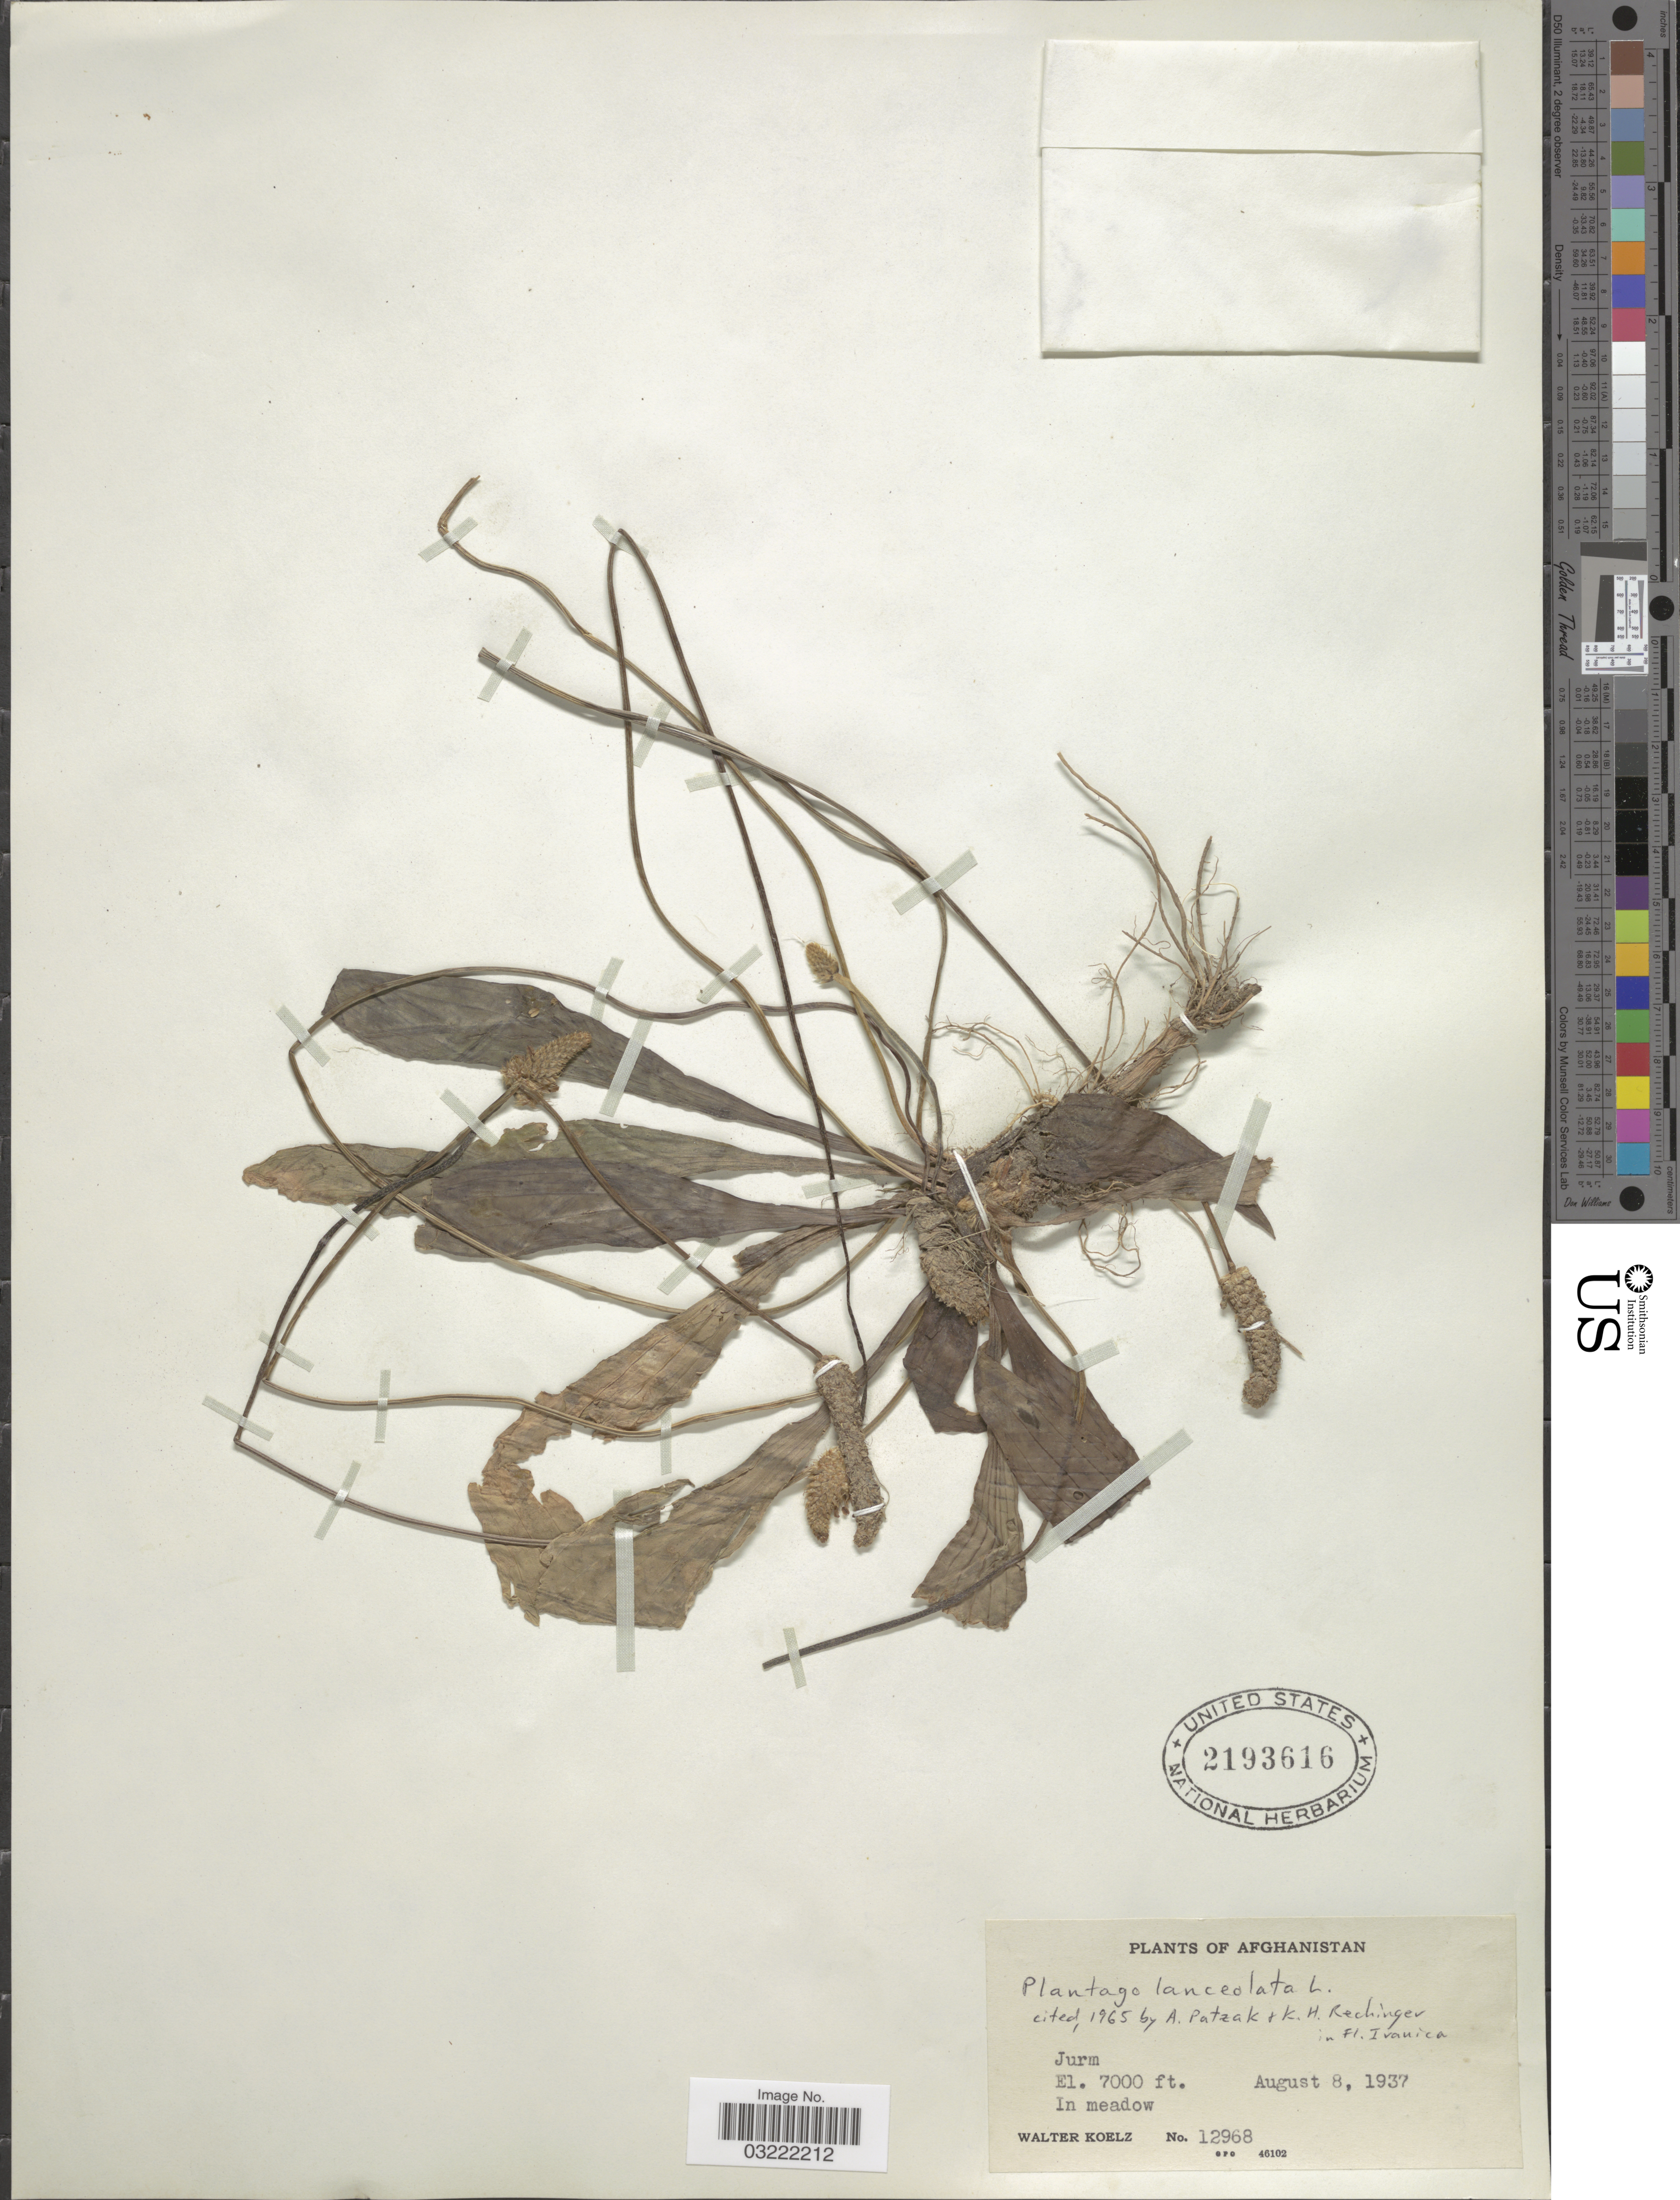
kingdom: Plantae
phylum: Tracheophyta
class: Magnoliopsida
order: Lamiales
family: Plantaginaceae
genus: Plantago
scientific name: Plantago lanceolata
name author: L.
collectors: W. N. Koelz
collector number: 12968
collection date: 1937-08-08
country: Afghanistan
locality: Jurm.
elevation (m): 2134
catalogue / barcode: US 2193616